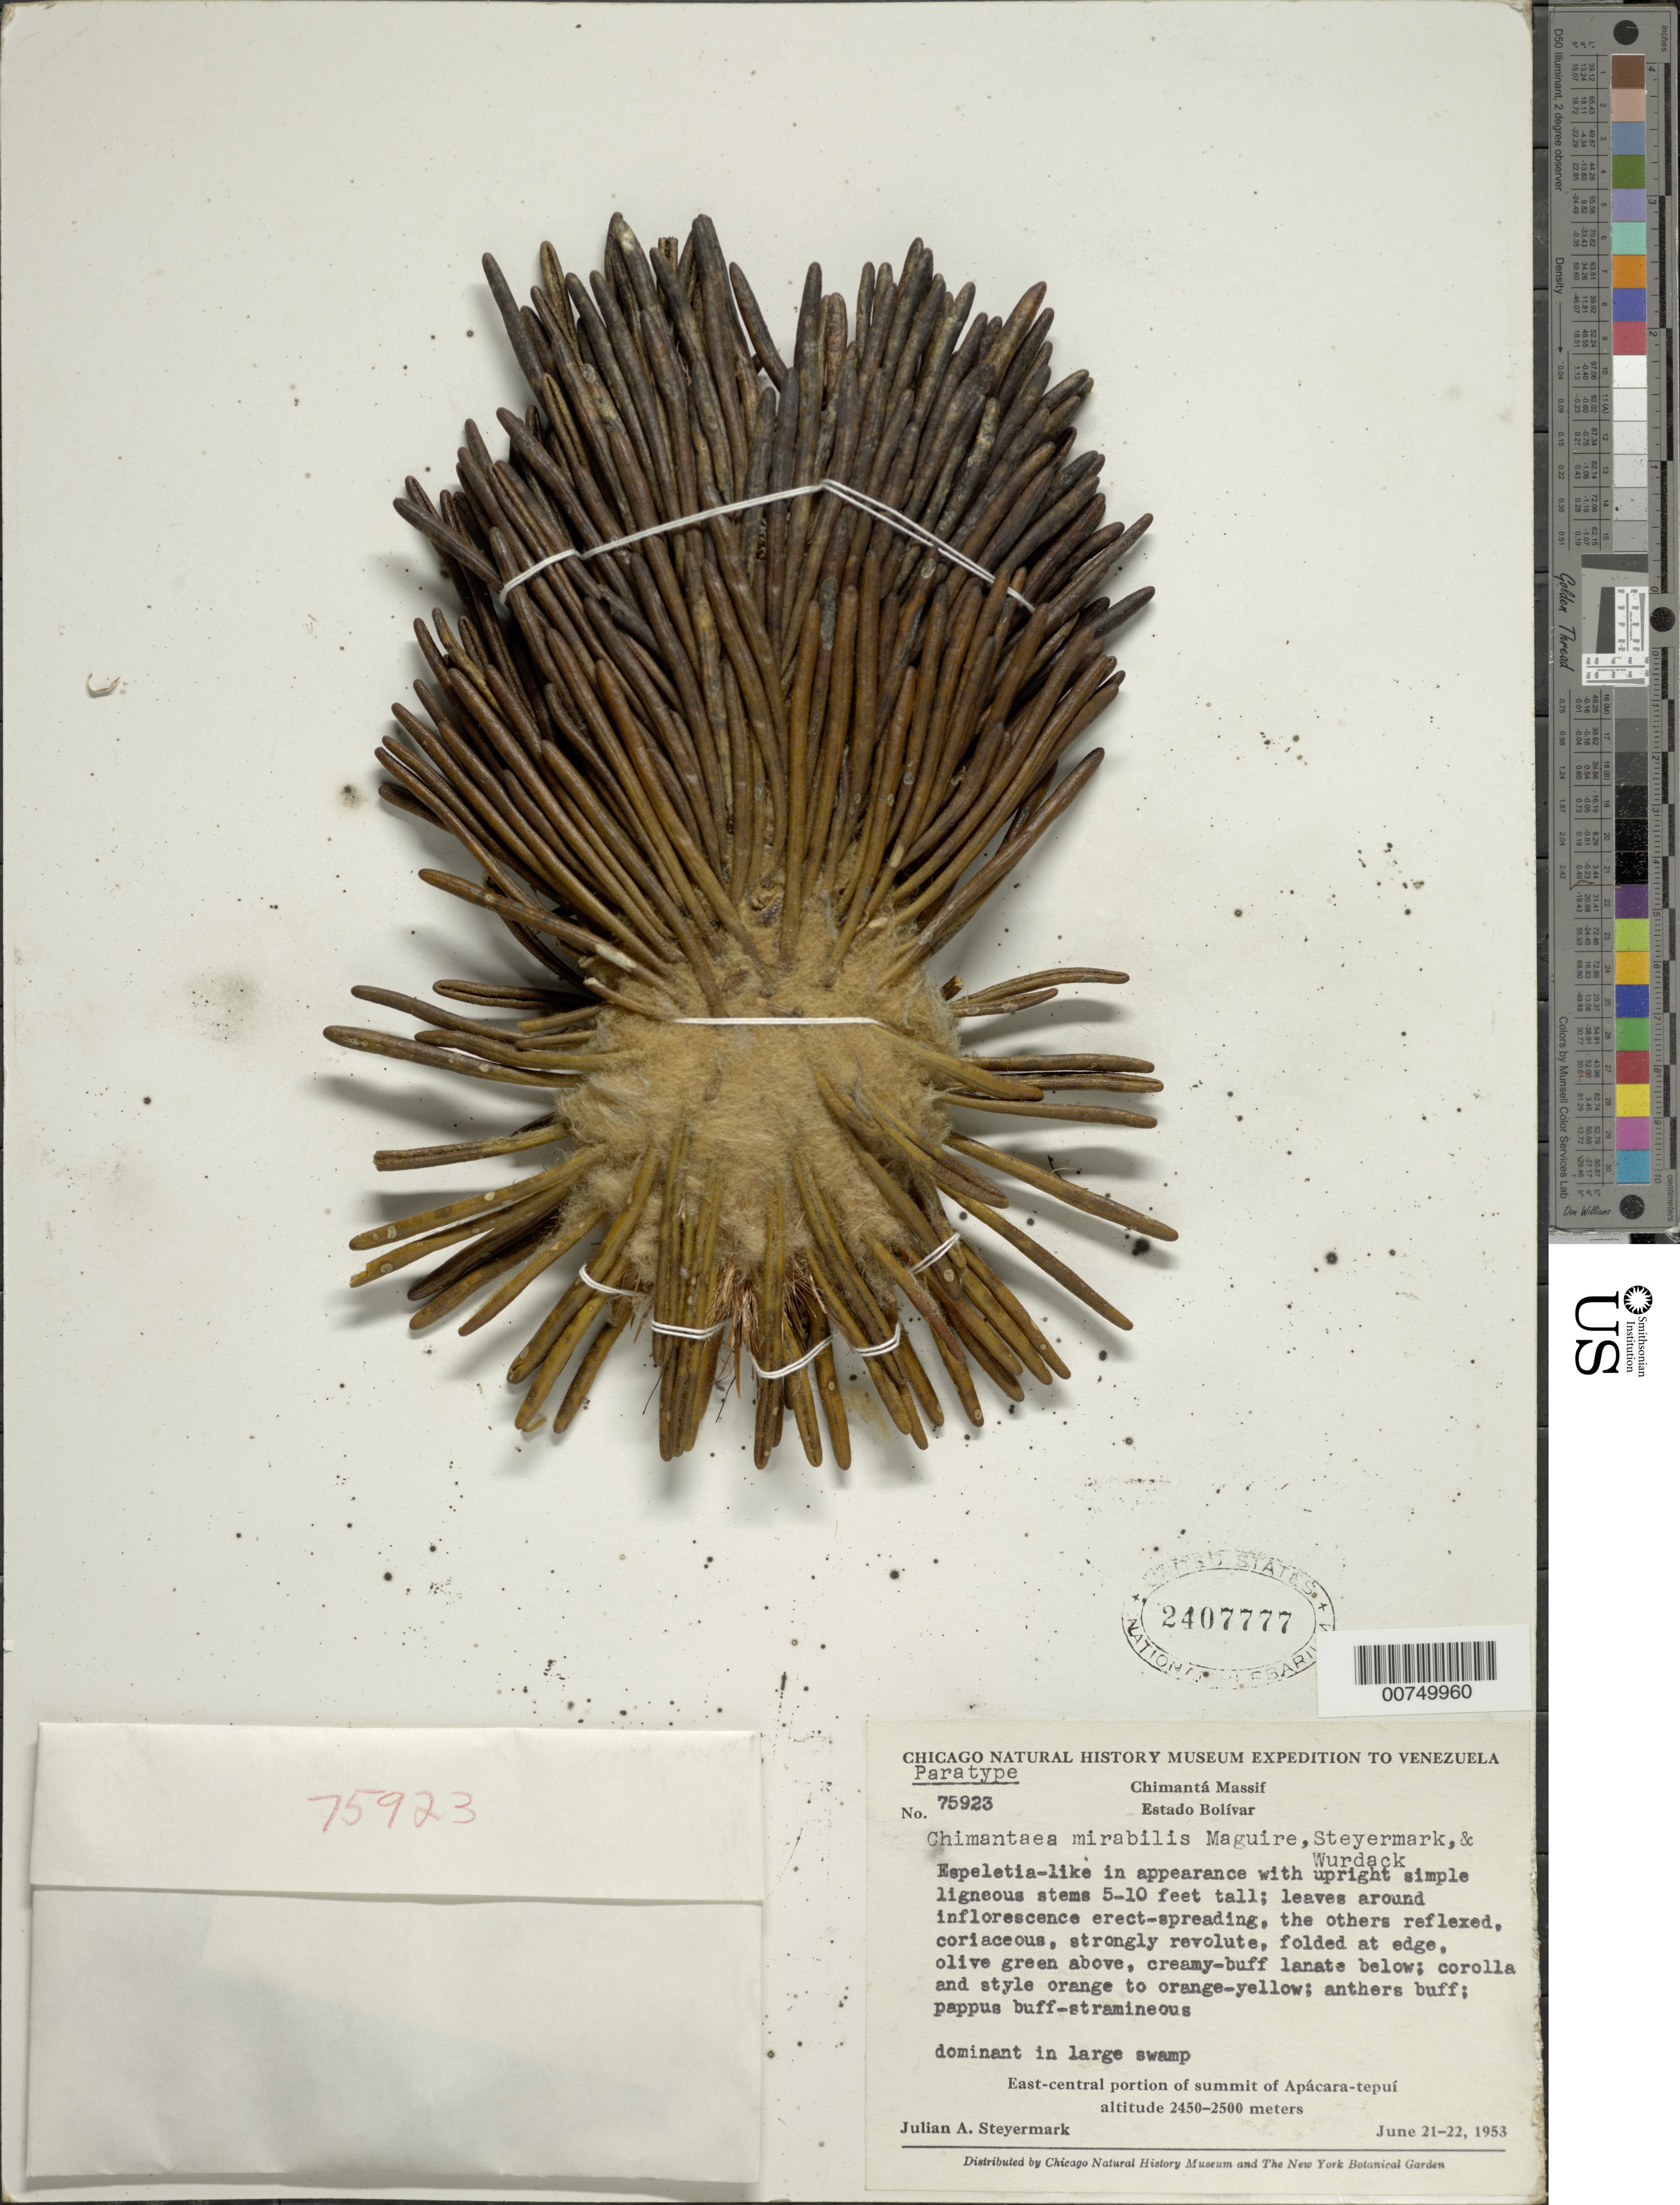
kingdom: Plantae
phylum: Tracheophyta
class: Magnoliopsida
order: Asterales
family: Asteraceae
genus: Chimantaea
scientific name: Chimantaea mirabilis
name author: Maguire et al.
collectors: J. Steyermark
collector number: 75923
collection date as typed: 21-Jun-53 to 22-Jun-53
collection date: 1953-06-21/1953-06-22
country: Venezuela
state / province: Bolívar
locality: Chimantá Massif, Apácara-tepuí, east-central part of summit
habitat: Large swamp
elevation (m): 2450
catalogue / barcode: US 2407777